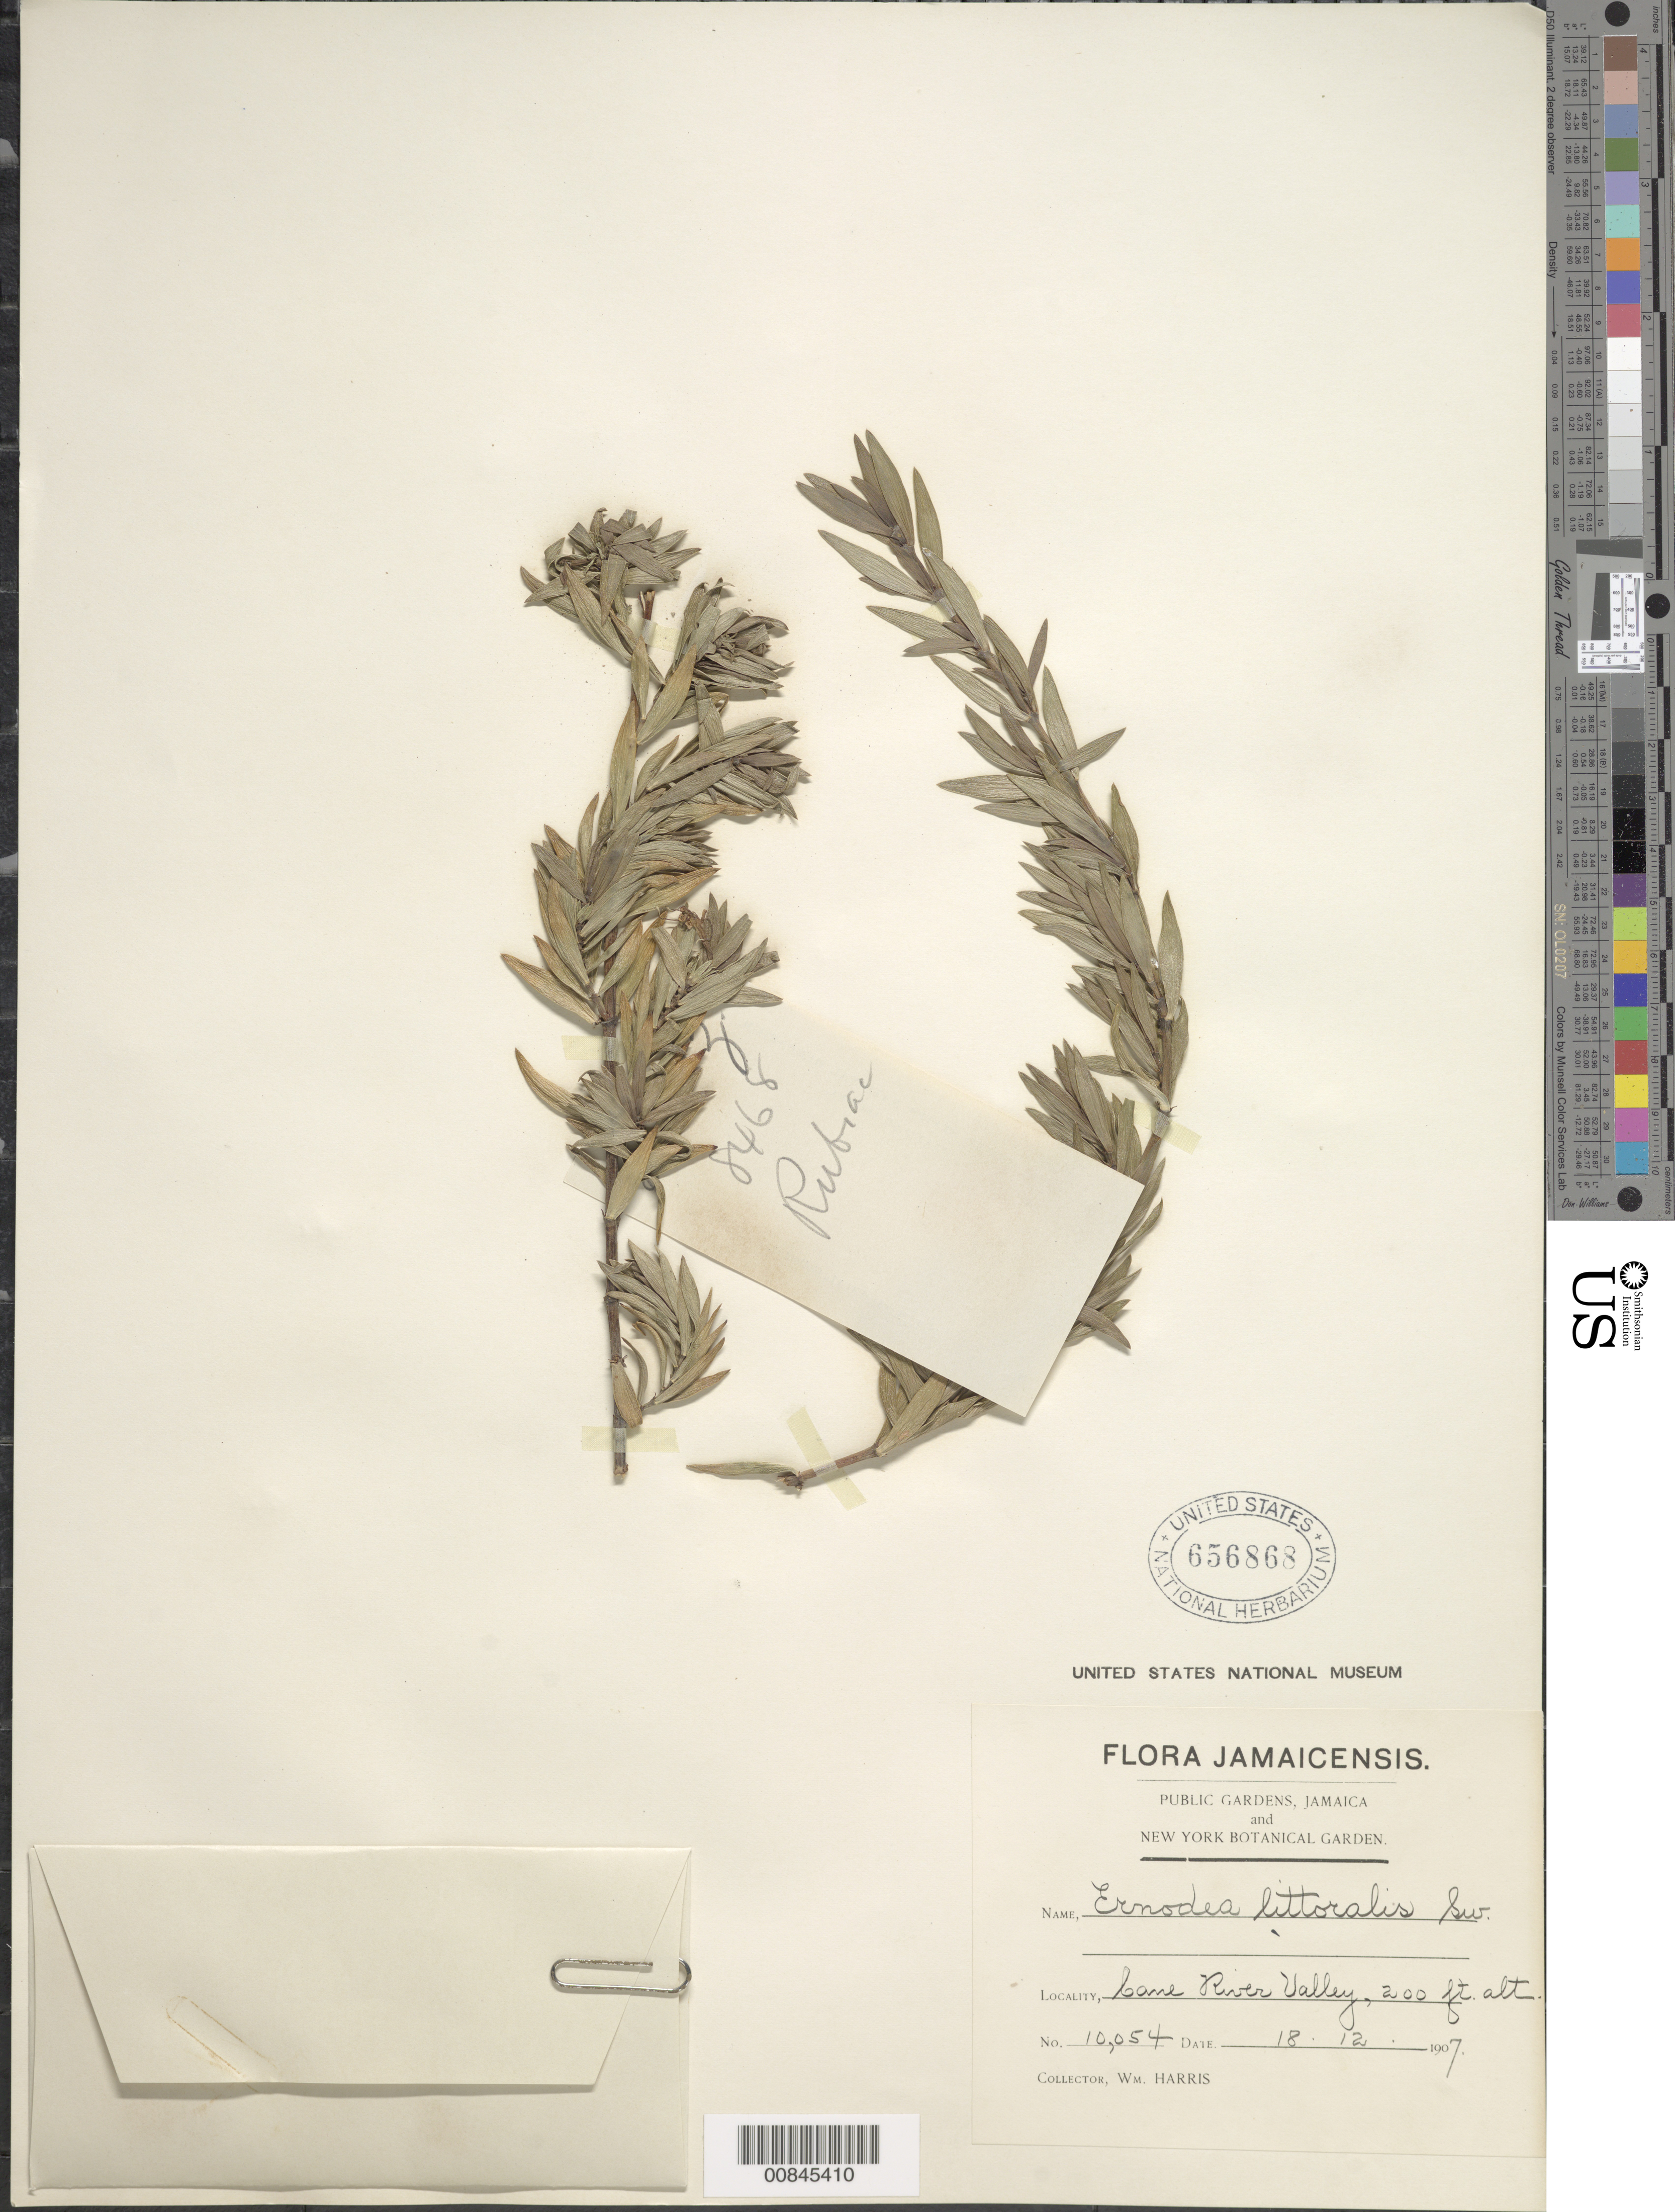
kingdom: Plantae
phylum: Tracheophyta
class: Magnoliopsida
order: Gentianales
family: Rubiaceae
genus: Ernodea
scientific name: Ernodea littoralis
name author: Sw.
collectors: W. H. Harris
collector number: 10054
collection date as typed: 18 Dec 1907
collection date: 1907-12-18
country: Jamaica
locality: Cane River Valley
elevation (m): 61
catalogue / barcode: US 656868